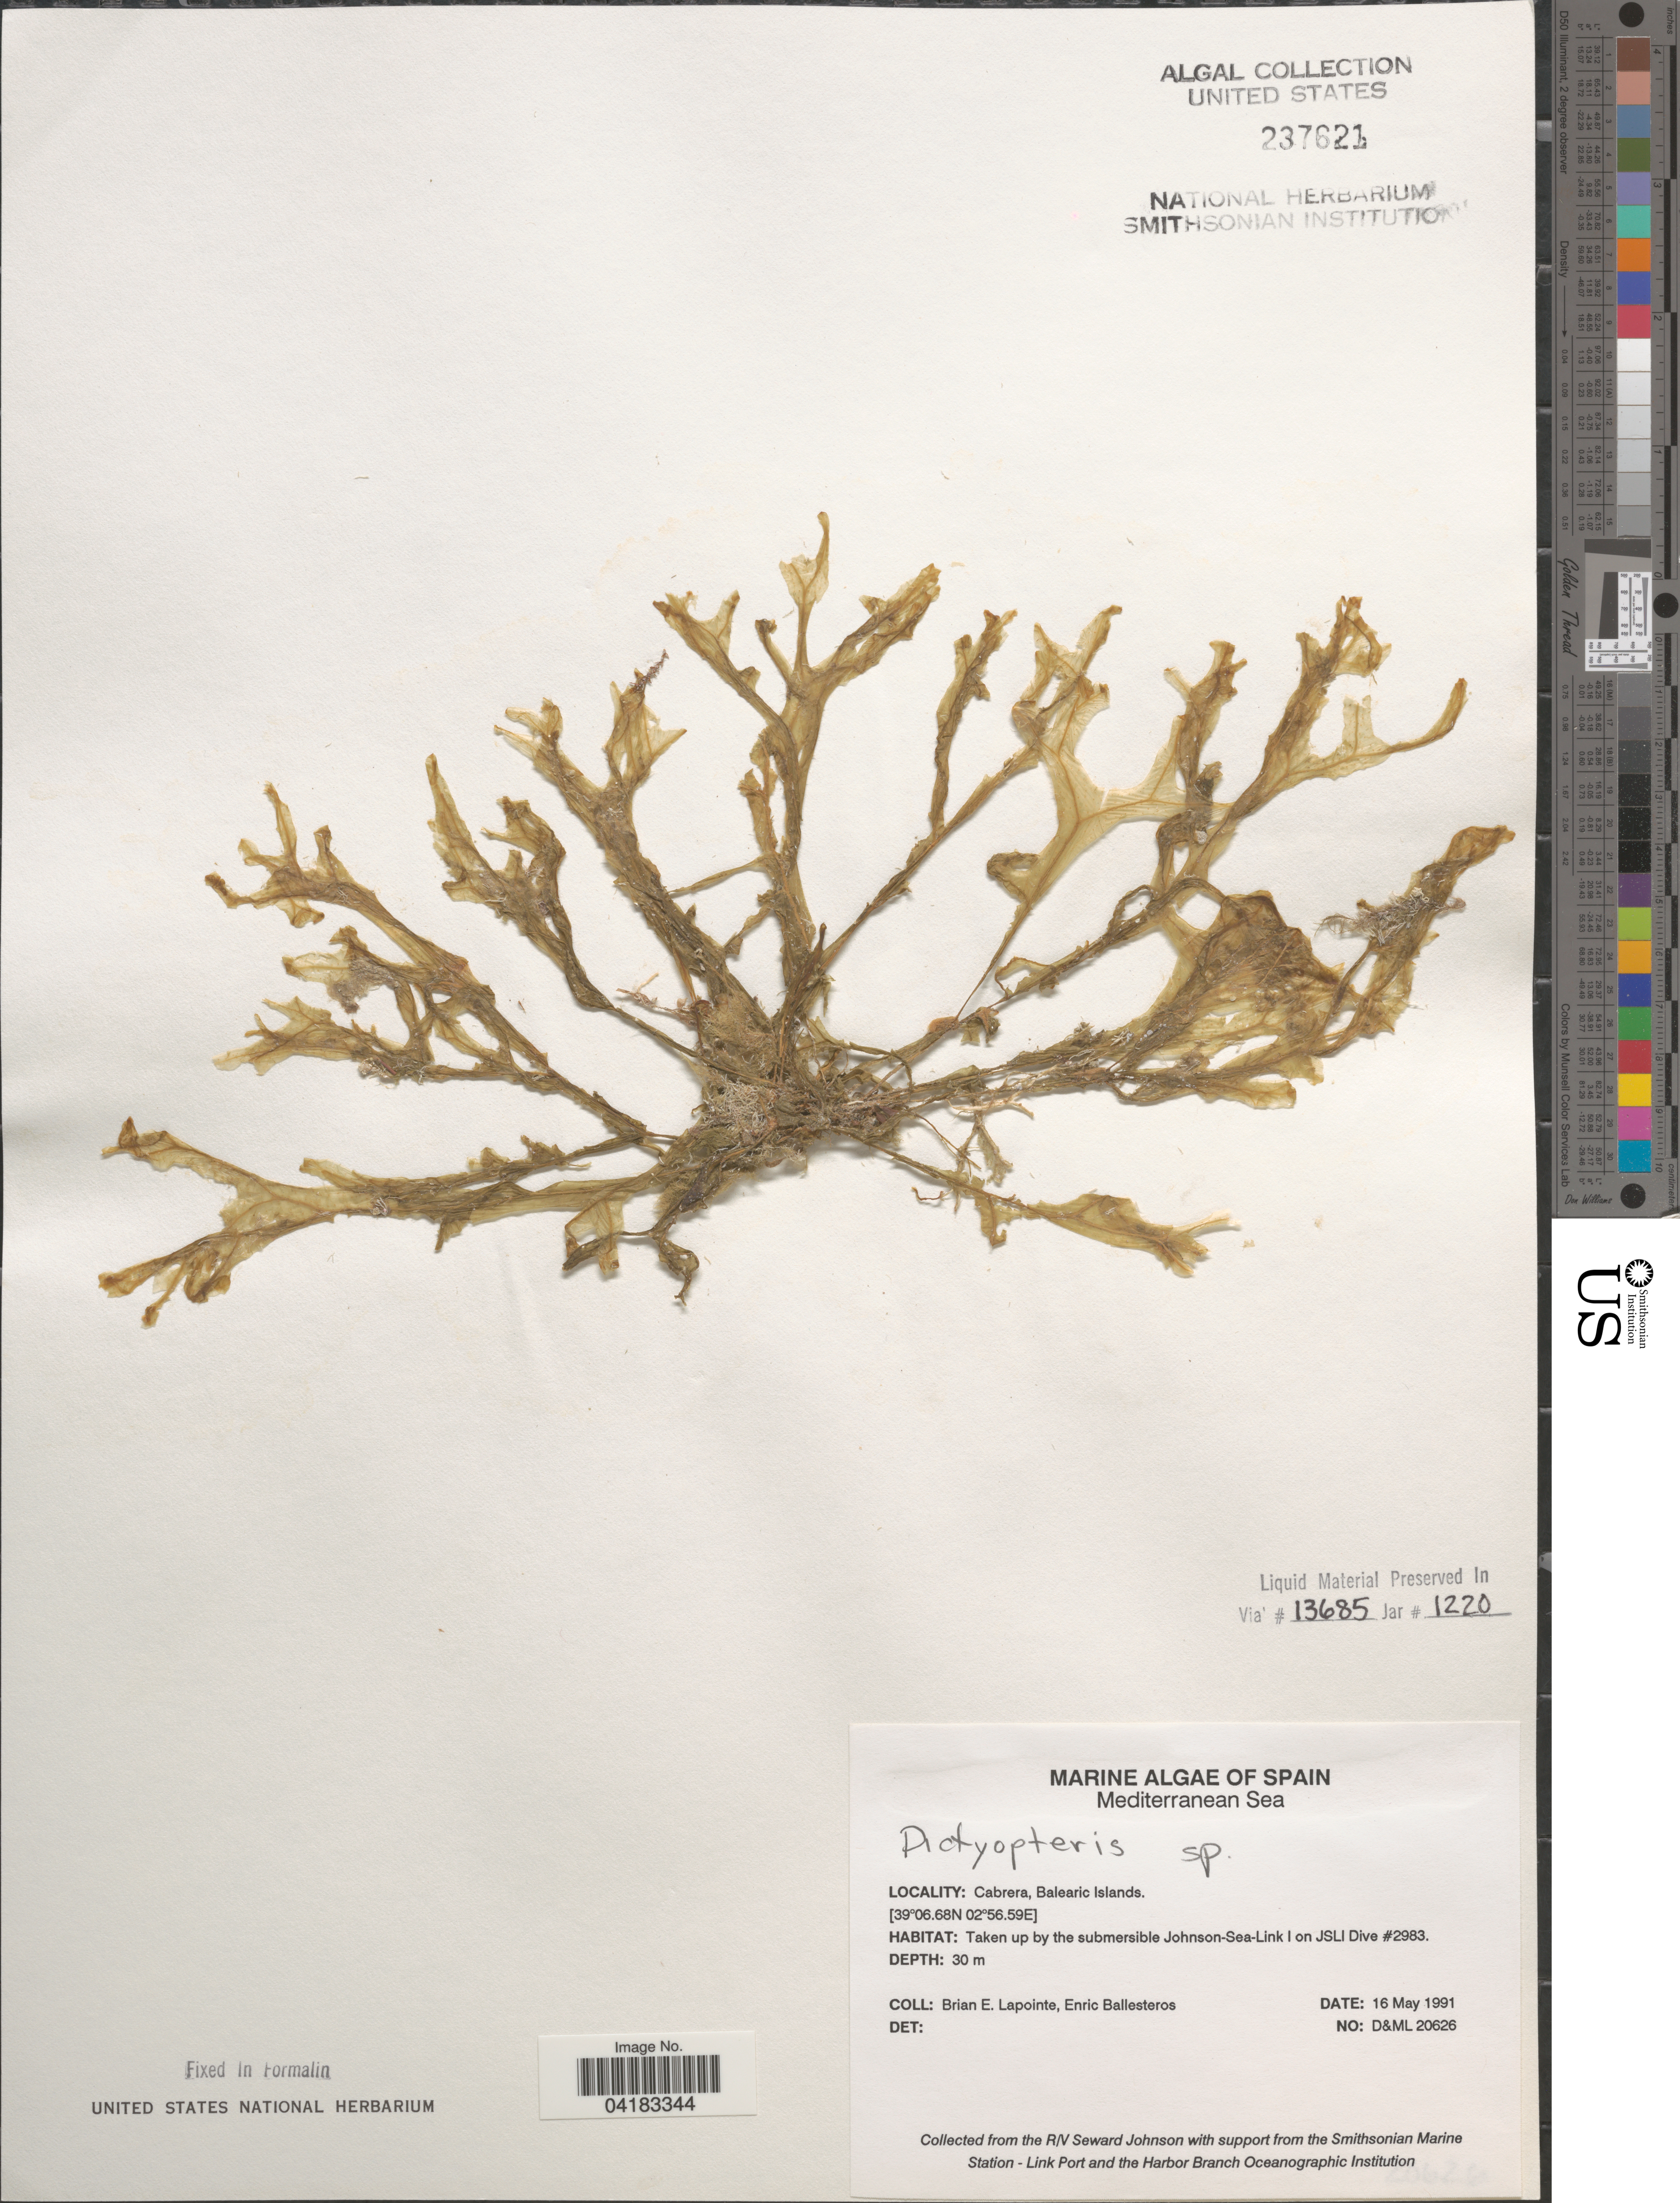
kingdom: Chromista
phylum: Ochrophyta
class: Phaeophyceae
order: Dictyotales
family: Dictyotaceae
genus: Dictyopteris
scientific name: Dictyopteris sp.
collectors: B. Lapointe & E. Ballesteros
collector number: D&ML20626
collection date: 1991-05-16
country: Spain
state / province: Islas Baleares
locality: Mediterranean Sea. Cabrera, Balearic Islands.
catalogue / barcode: US 237621